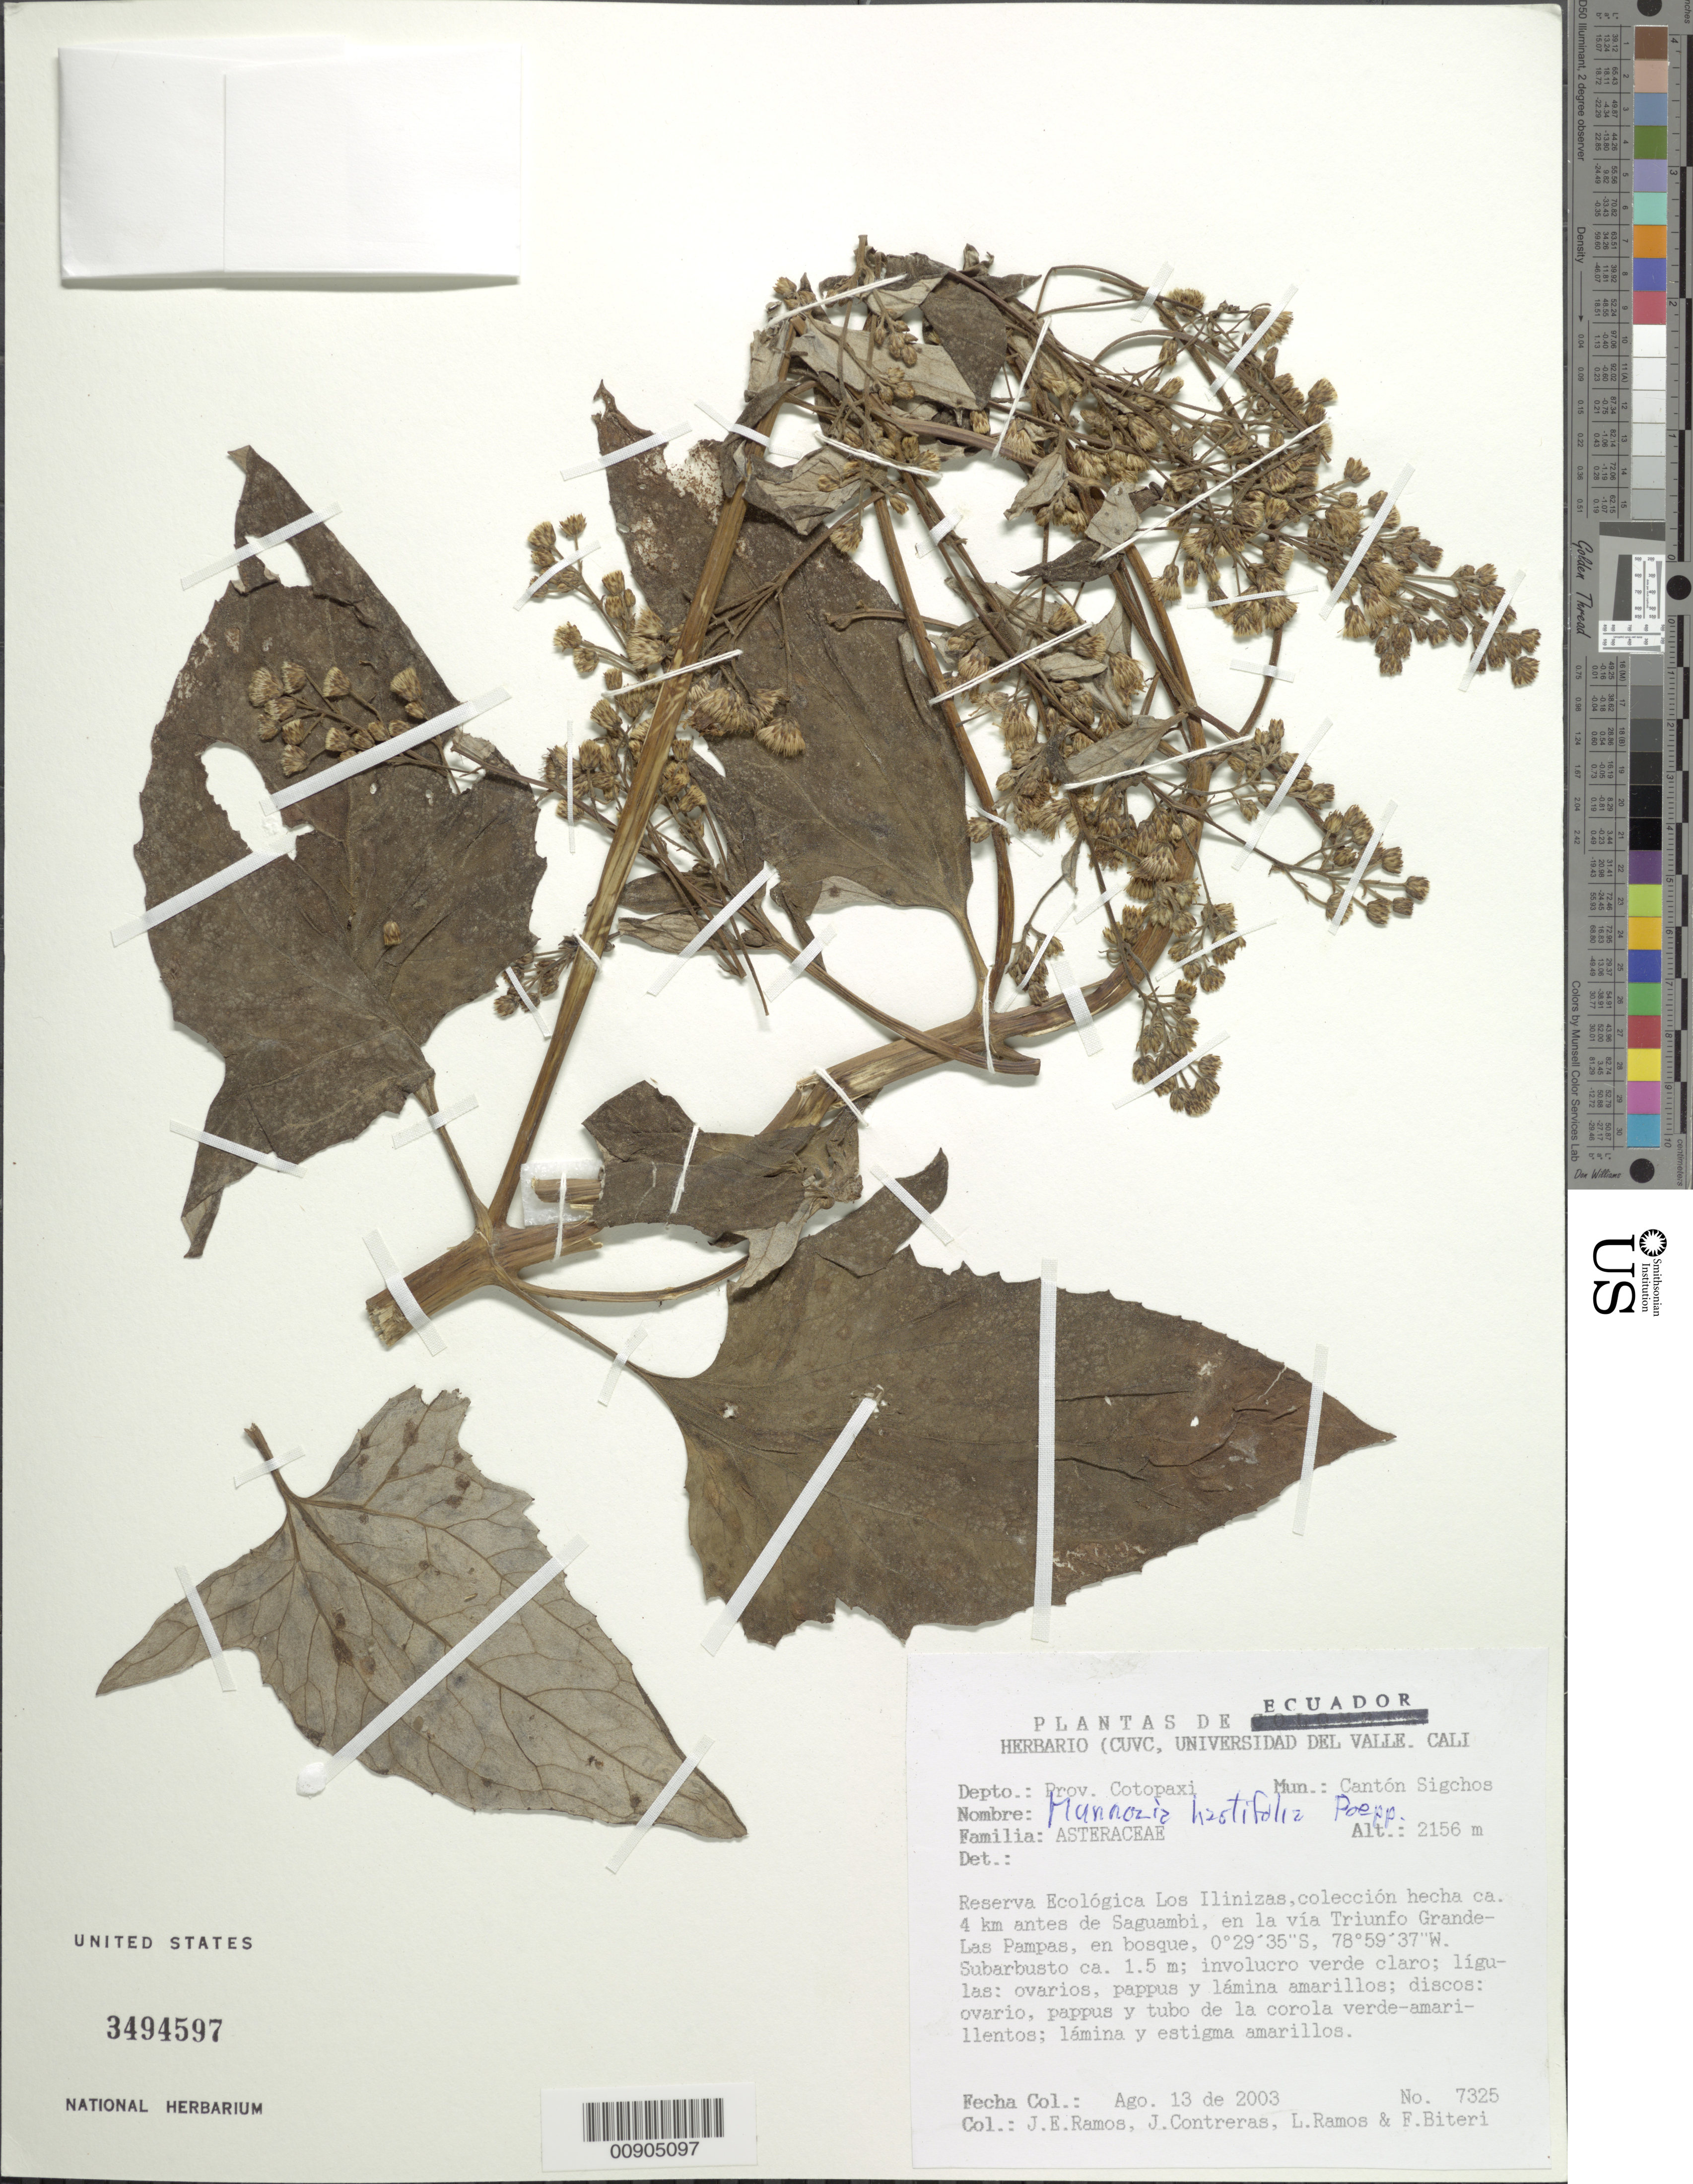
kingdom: Plantae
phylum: Tracheophyta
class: Magnoliopsida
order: Asterales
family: Asteraceae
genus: Munnozia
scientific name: Munnozia hastifolia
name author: (Poepp.) H. Rob. & Brettell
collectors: J. Ramos, J. Contreras, L. Ramos & F. Biteri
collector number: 7325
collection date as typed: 13 August 2003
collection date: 2003-08-13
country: Ecuador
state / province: Cotopaxi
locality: Cantón Sigchos, Reserva Ecológica Los Llinizas, 4 km antes de Saguambi, en la vía Triunfo Grande-Las Pampas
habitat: Bosque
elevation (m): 2156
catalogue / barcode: US 3494597